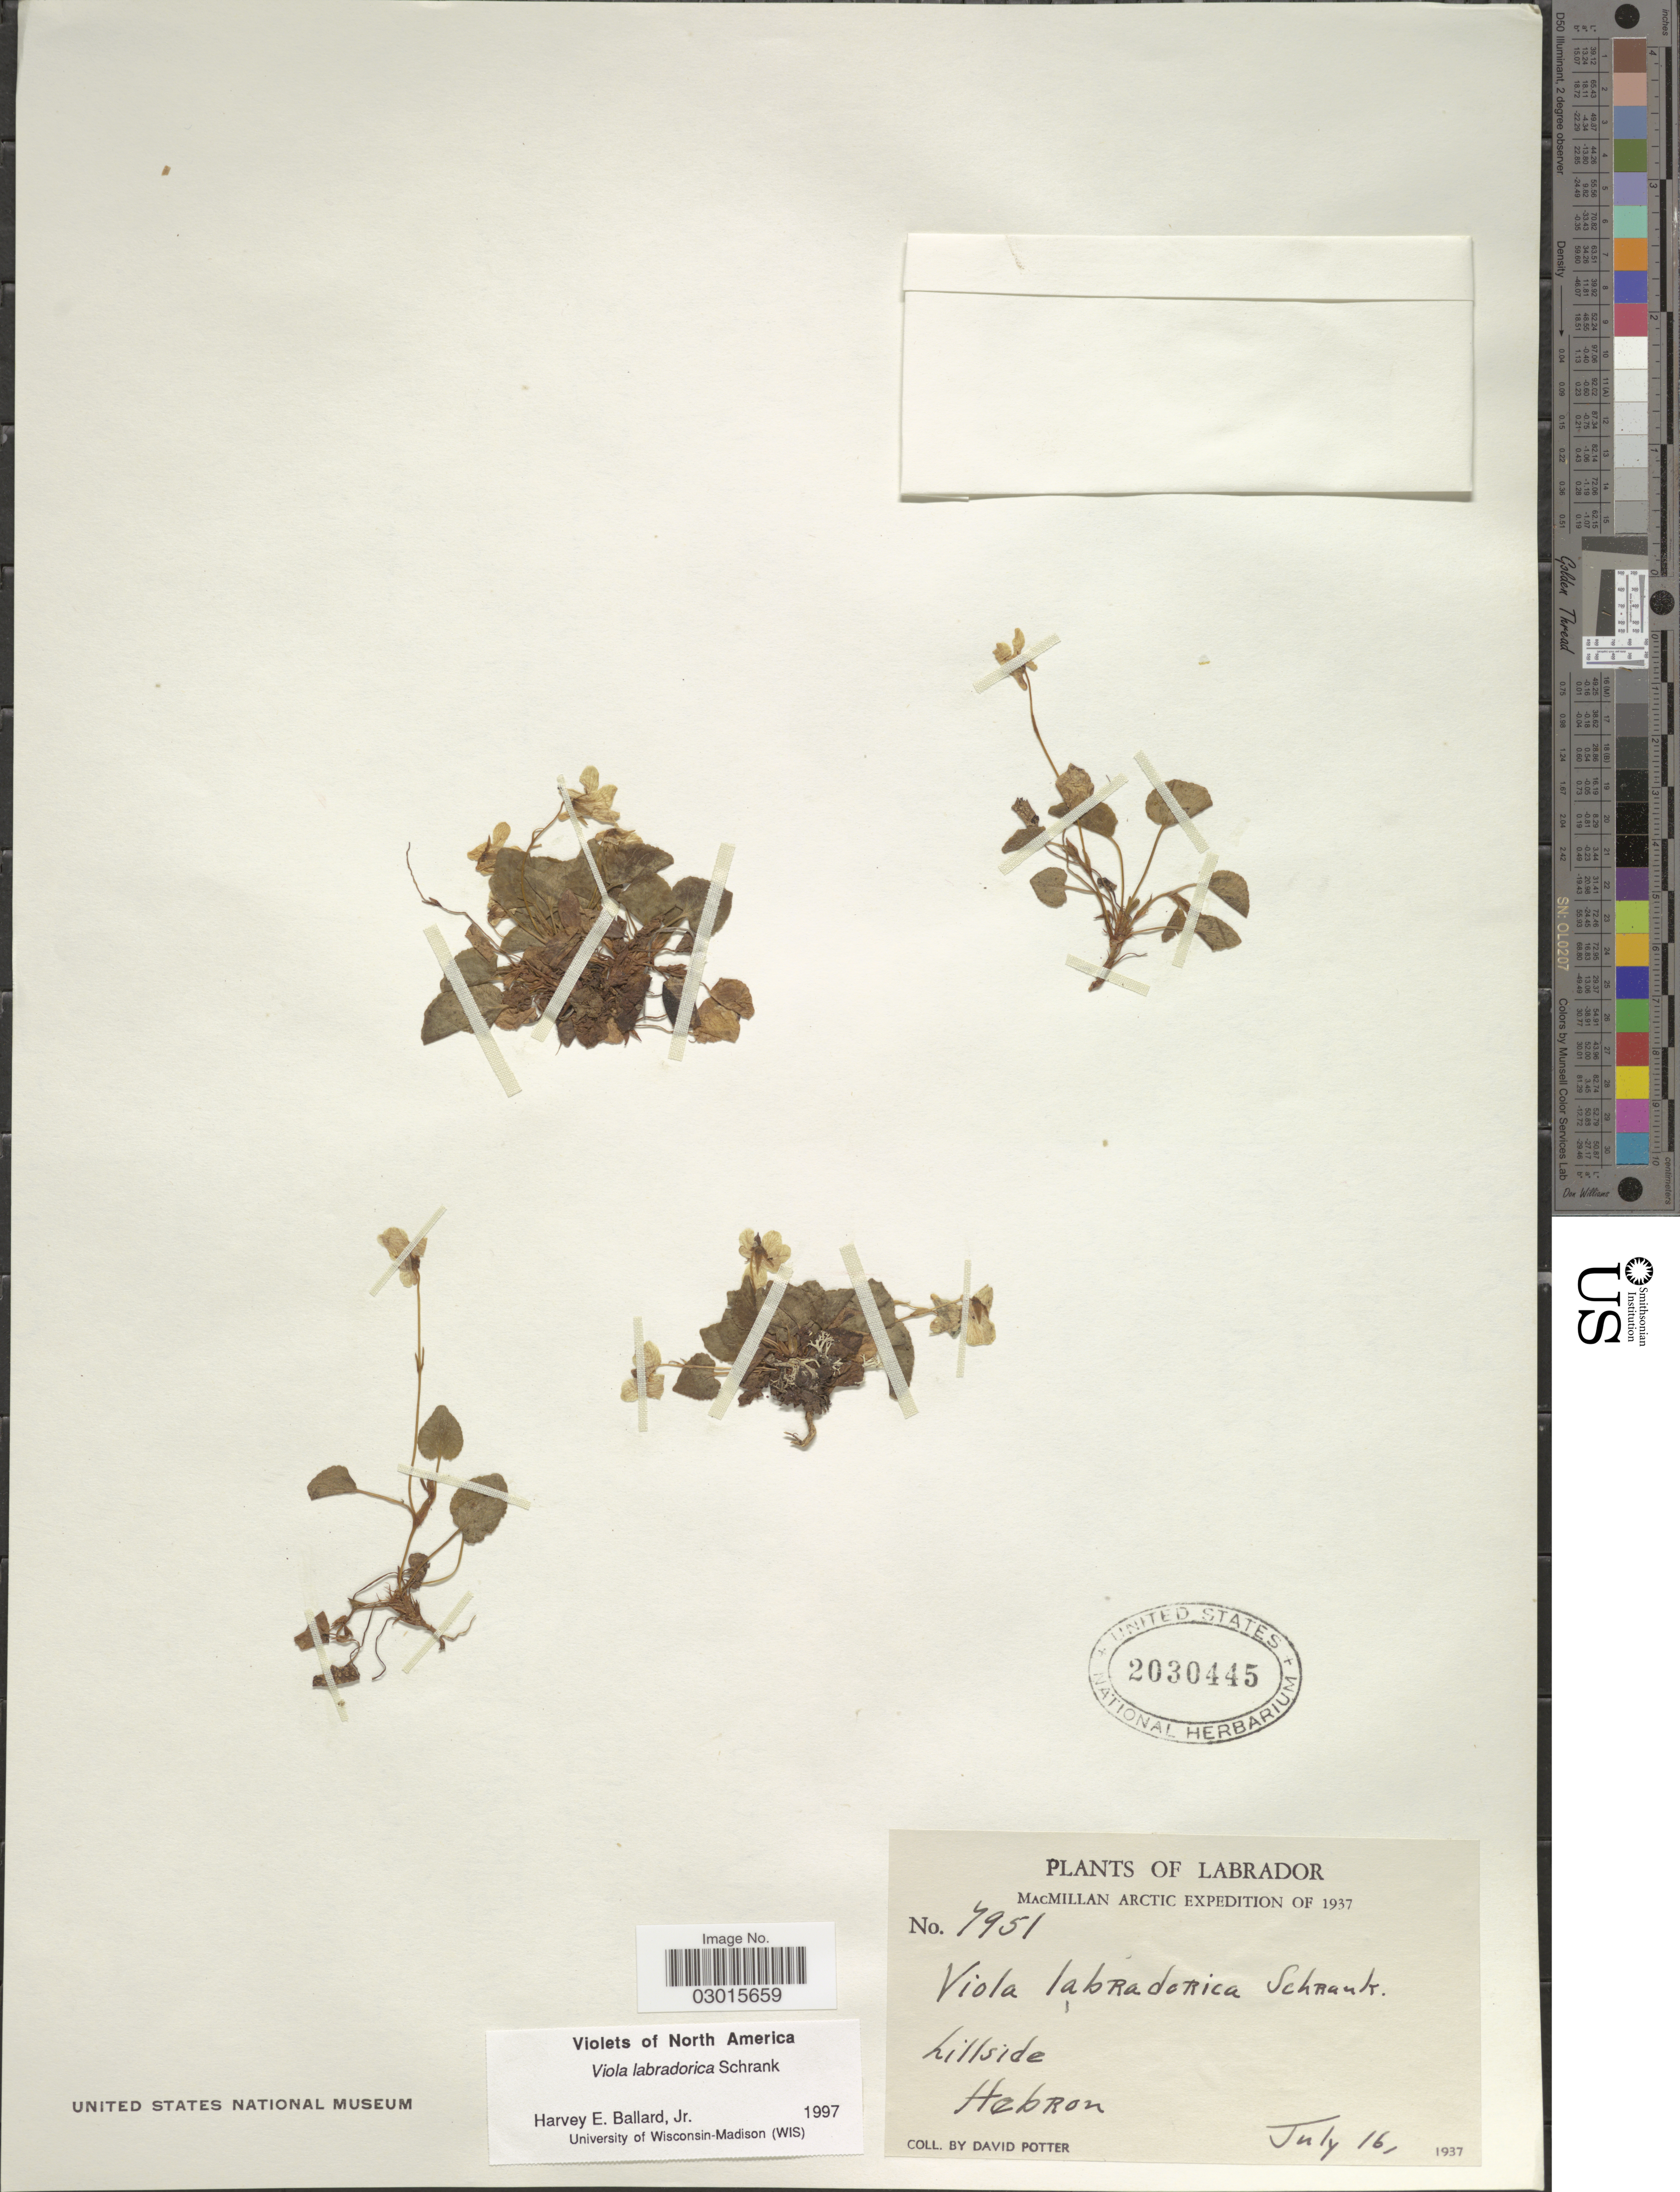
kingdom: Plantae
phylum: Tracheophyta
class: Magnoliopsida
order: Malpighiales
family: Violaceae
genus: Viola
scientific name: Viola labradorica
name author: Schrank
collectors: D. Potter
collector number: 7951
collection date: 1937-07-16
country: Canada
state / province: Newfoundland and Labrador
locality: Labrador. MacMillan Arctic. Hillside Hebron.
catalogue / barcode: US 2030445